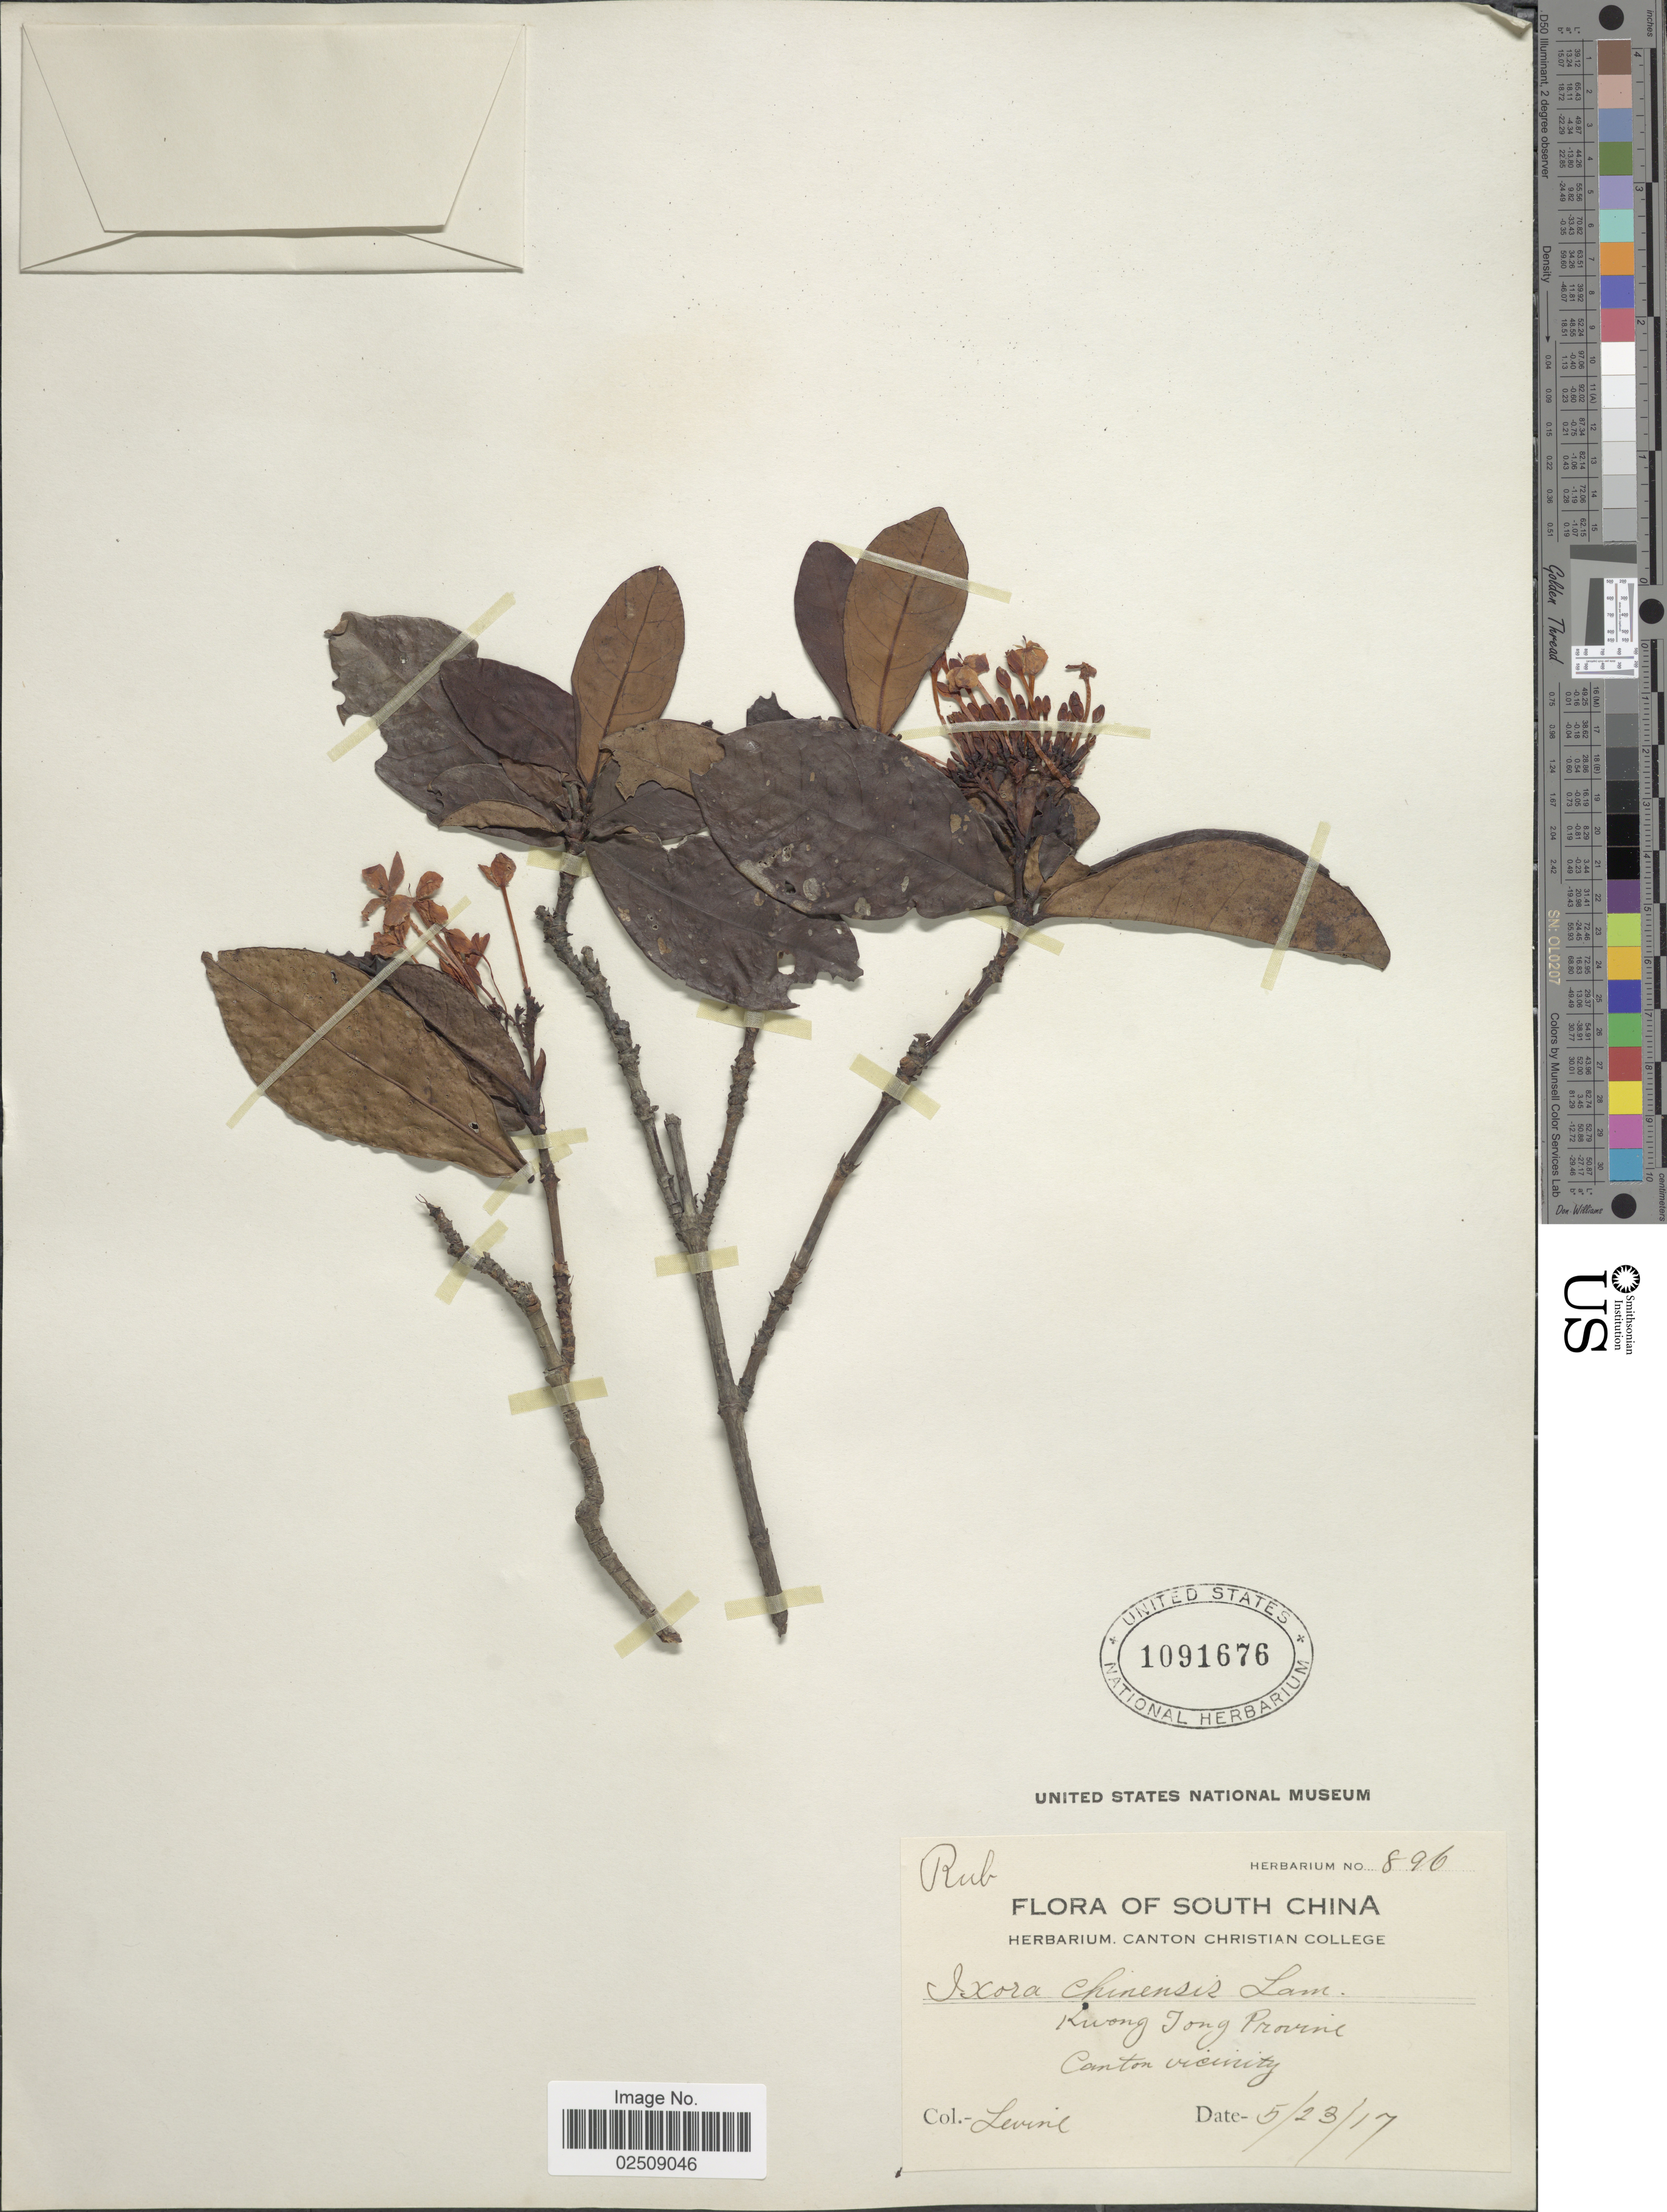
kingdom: Plantae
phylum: Tracheophyta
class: Magnoliopsida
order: Gentianales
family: Rubiaceae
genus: Ixora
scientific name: Ixora chinensis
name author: Lam.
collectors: -. Levine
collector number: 896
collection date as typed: Transcribed d/m/y: 23/5/17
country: China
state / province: Guangdong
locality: Kwong Tong Province, Canton vicinity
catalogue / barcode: US 1091676